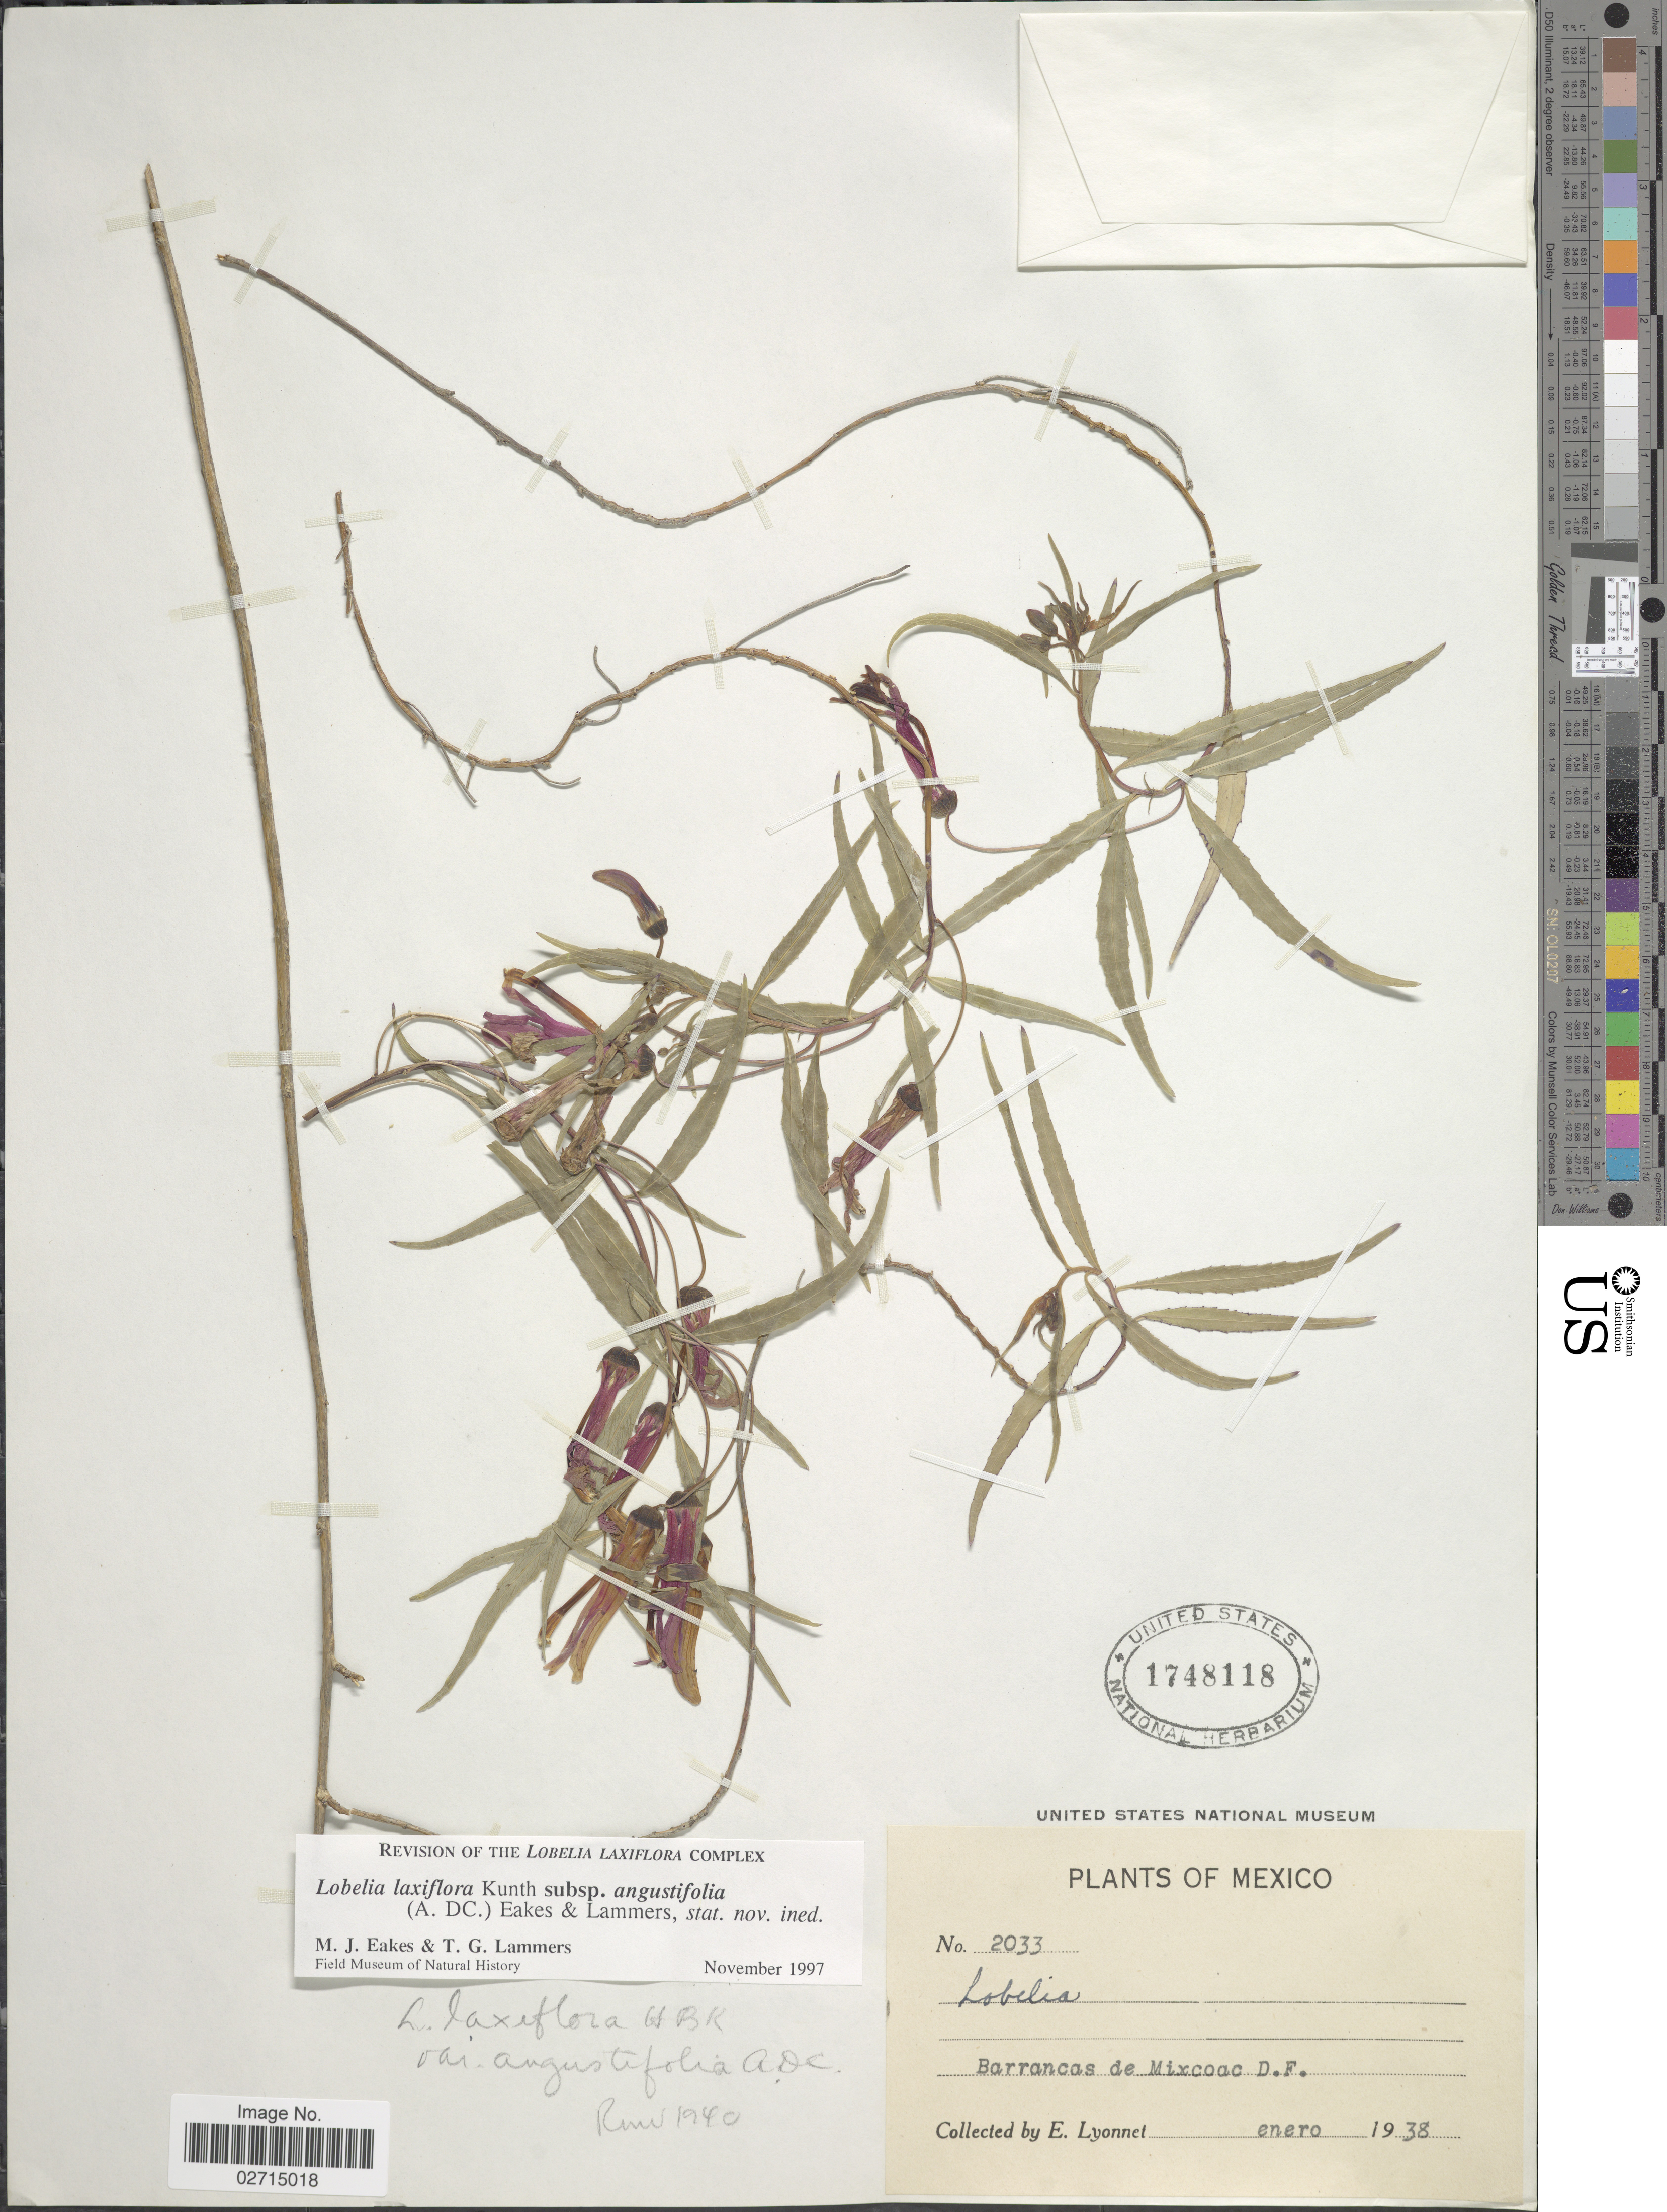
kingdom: Plantae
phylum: Tracheophyta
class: Magnoliopsida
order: Asterales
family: Campanulaceae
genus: Leptocodon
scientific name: Leptocodon laxiflora var. angustifolia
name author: A. DC.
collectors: E. Lyonnet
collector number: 2033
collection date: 1938-01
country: Mexico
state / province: Distrito Federal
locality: Barrancas de Mixcoac, D.F.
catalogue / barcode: US 1748118